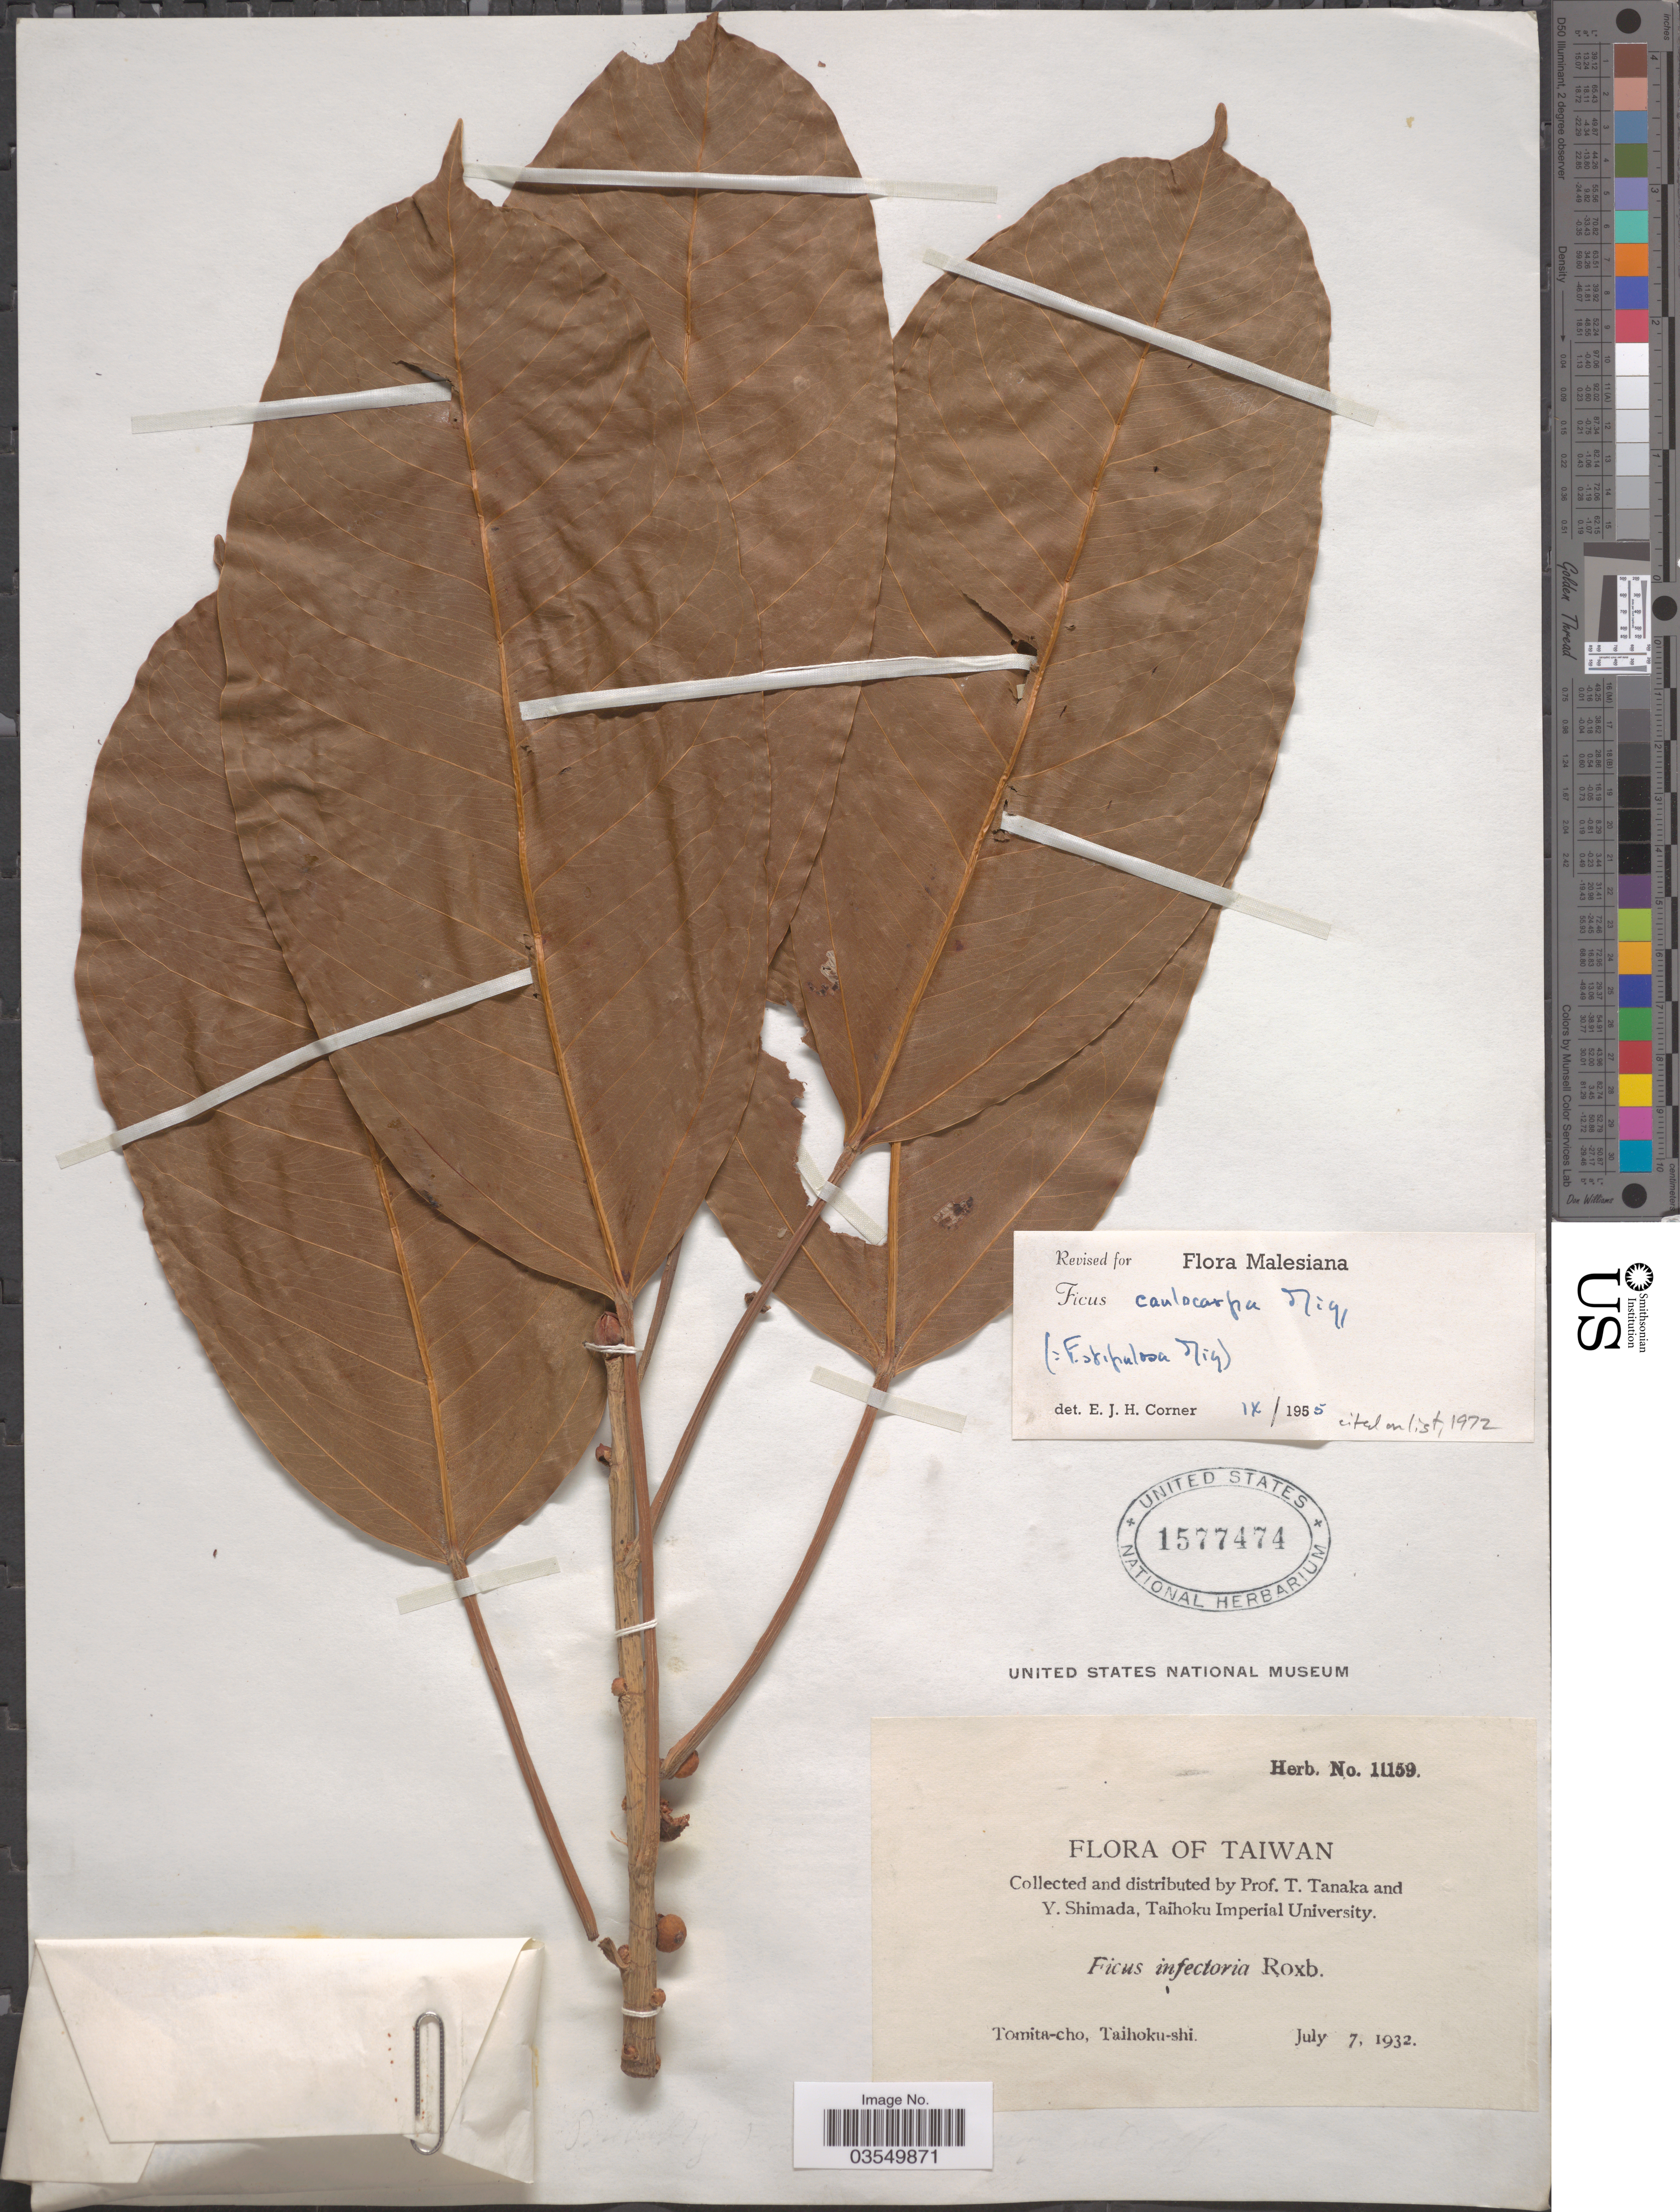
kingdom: Plantae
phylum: Tracheophyta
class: Magnoliopsida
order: Rosales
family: Moraceae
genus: Ficus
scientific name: Ficus caulocarpa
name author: (Miq.) Miq.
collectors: T. Tanaka & Y. Shimada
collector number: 11159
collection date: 1932-07-07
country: Taiwan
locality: Tomita-cho, Taihoku-shi.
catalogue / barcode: US 1577474